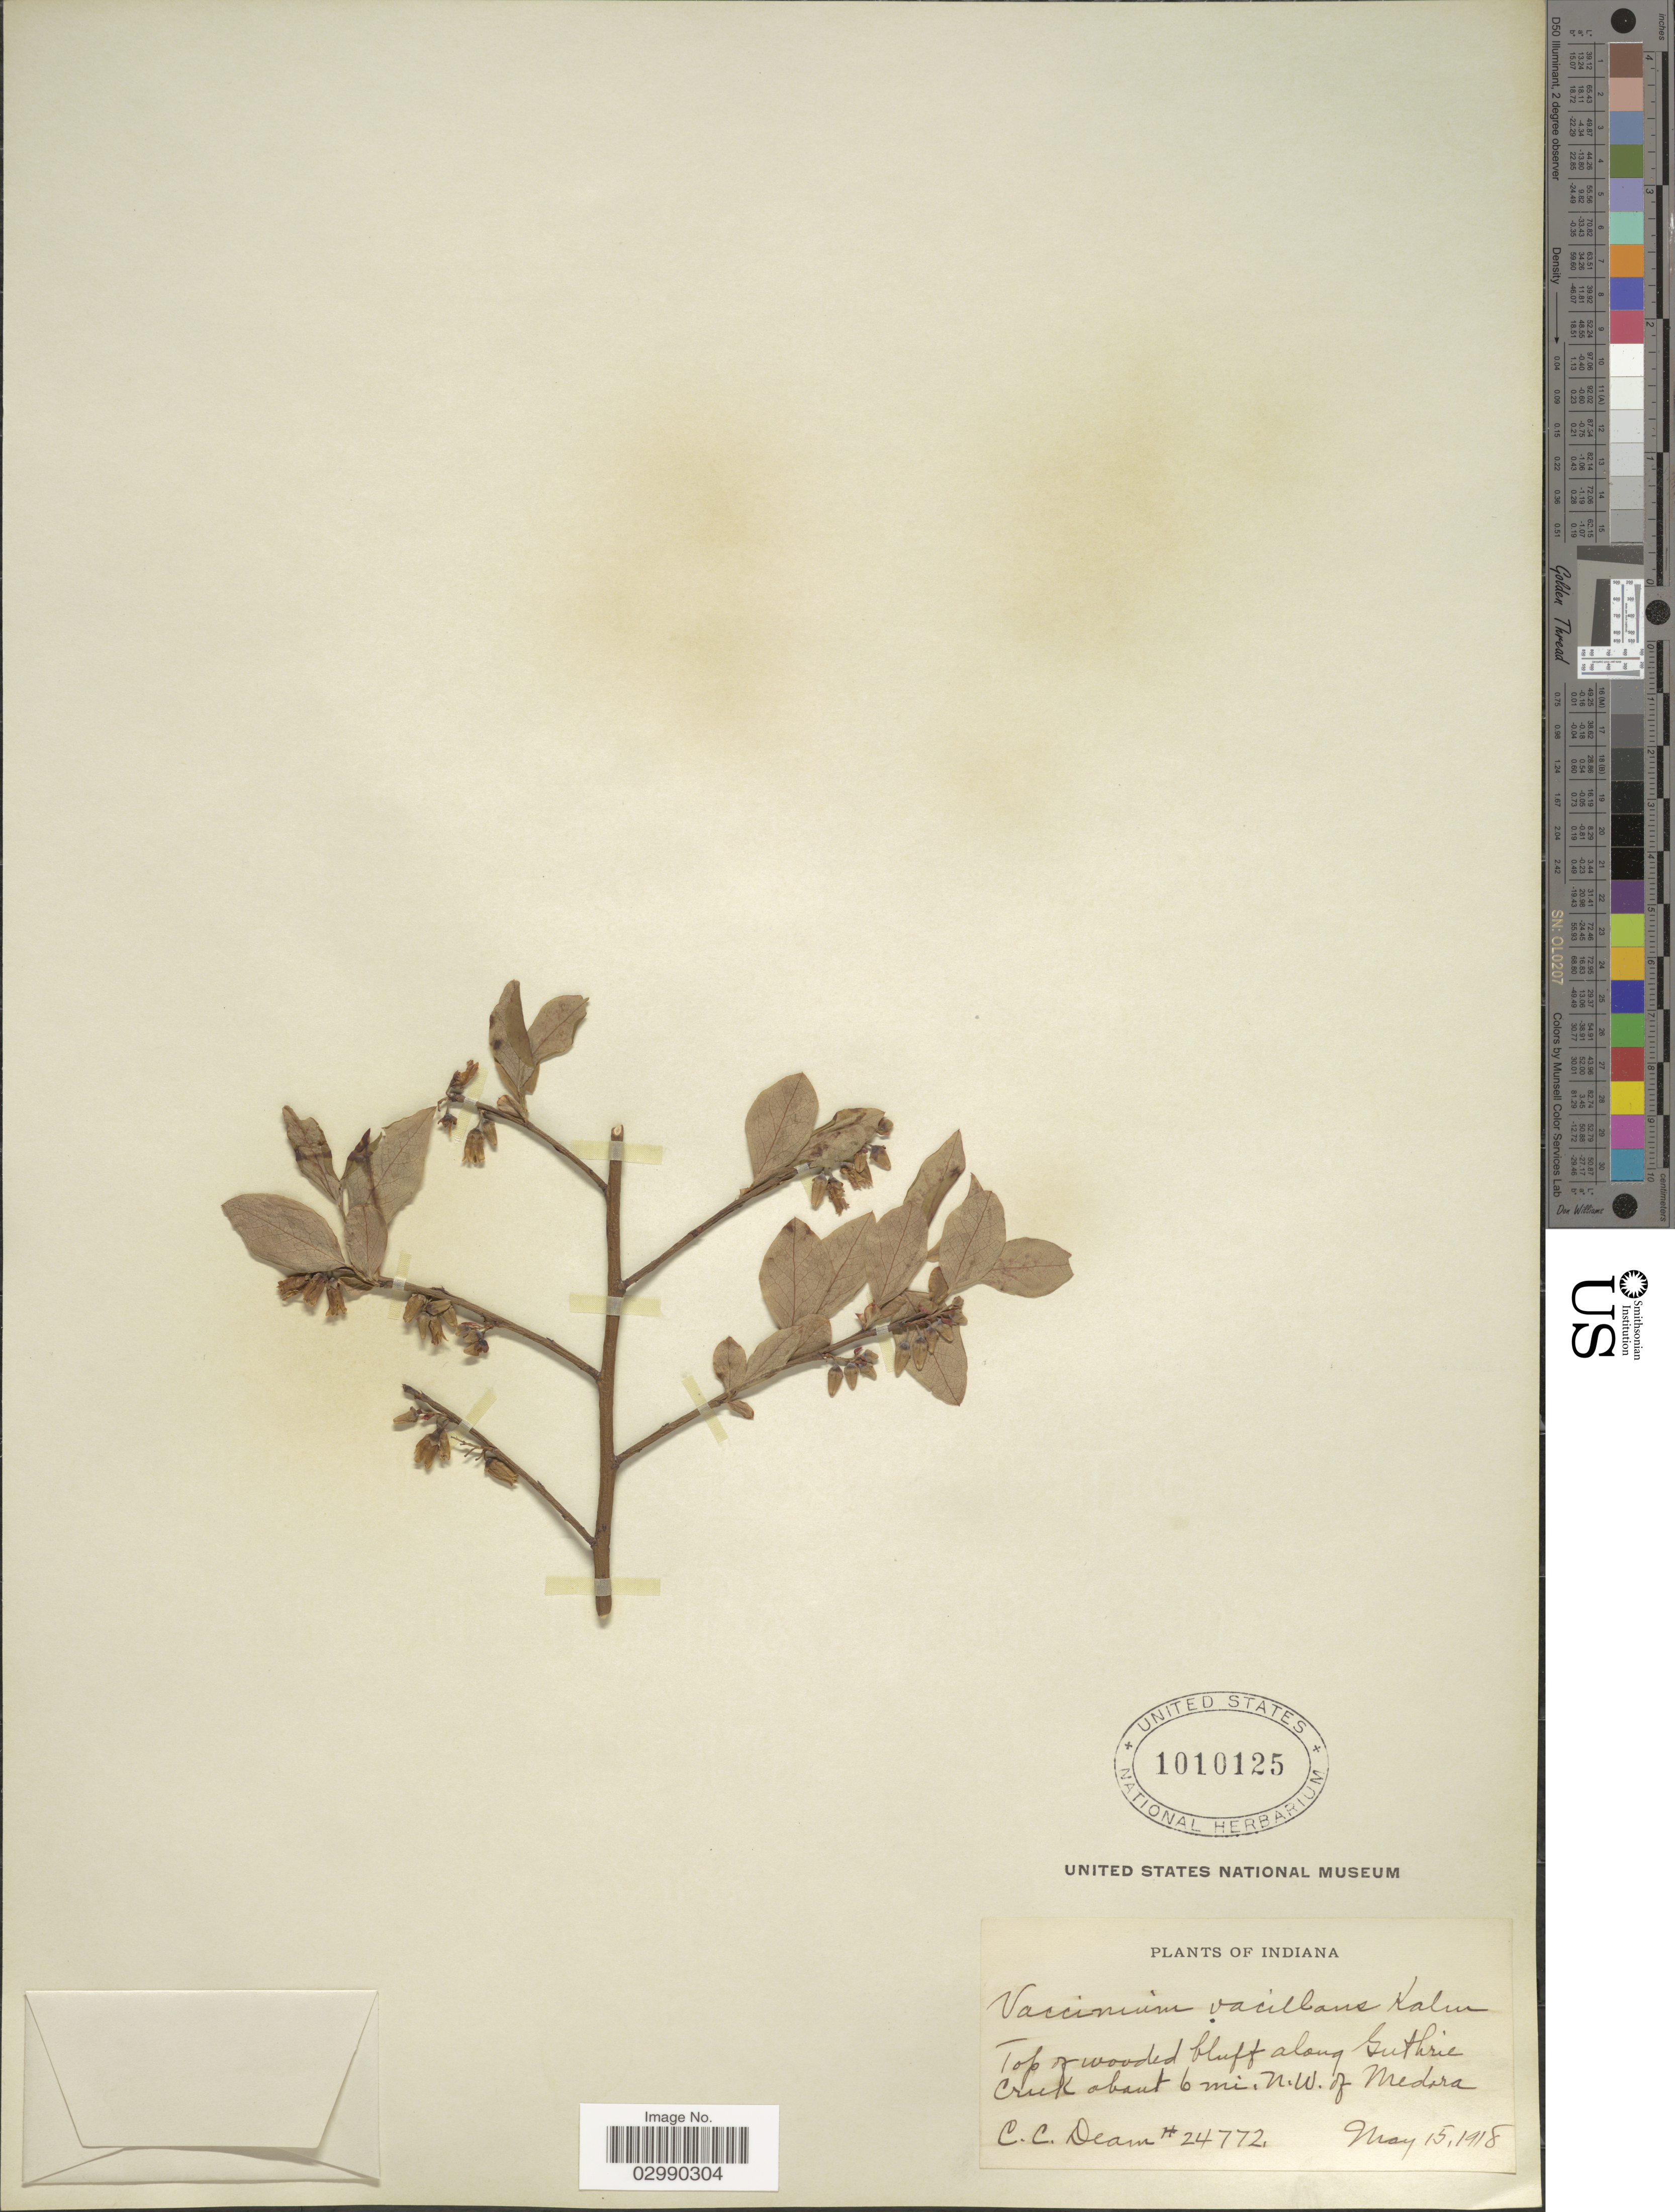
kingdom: Plantae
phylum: Tracheophyta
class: Magnoliopsida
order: Ericales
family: Ericaceae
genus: Vaccinium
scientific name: Vaccinium vacillans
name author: Kalm ex Torr.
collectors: C. Deam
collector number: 24772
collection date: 1918-05-15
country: United States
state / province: Indiana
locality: Top of wooded bluff along Guthrie Creek about 6 mi. N.W. of Medora.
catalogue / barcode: US 1010125